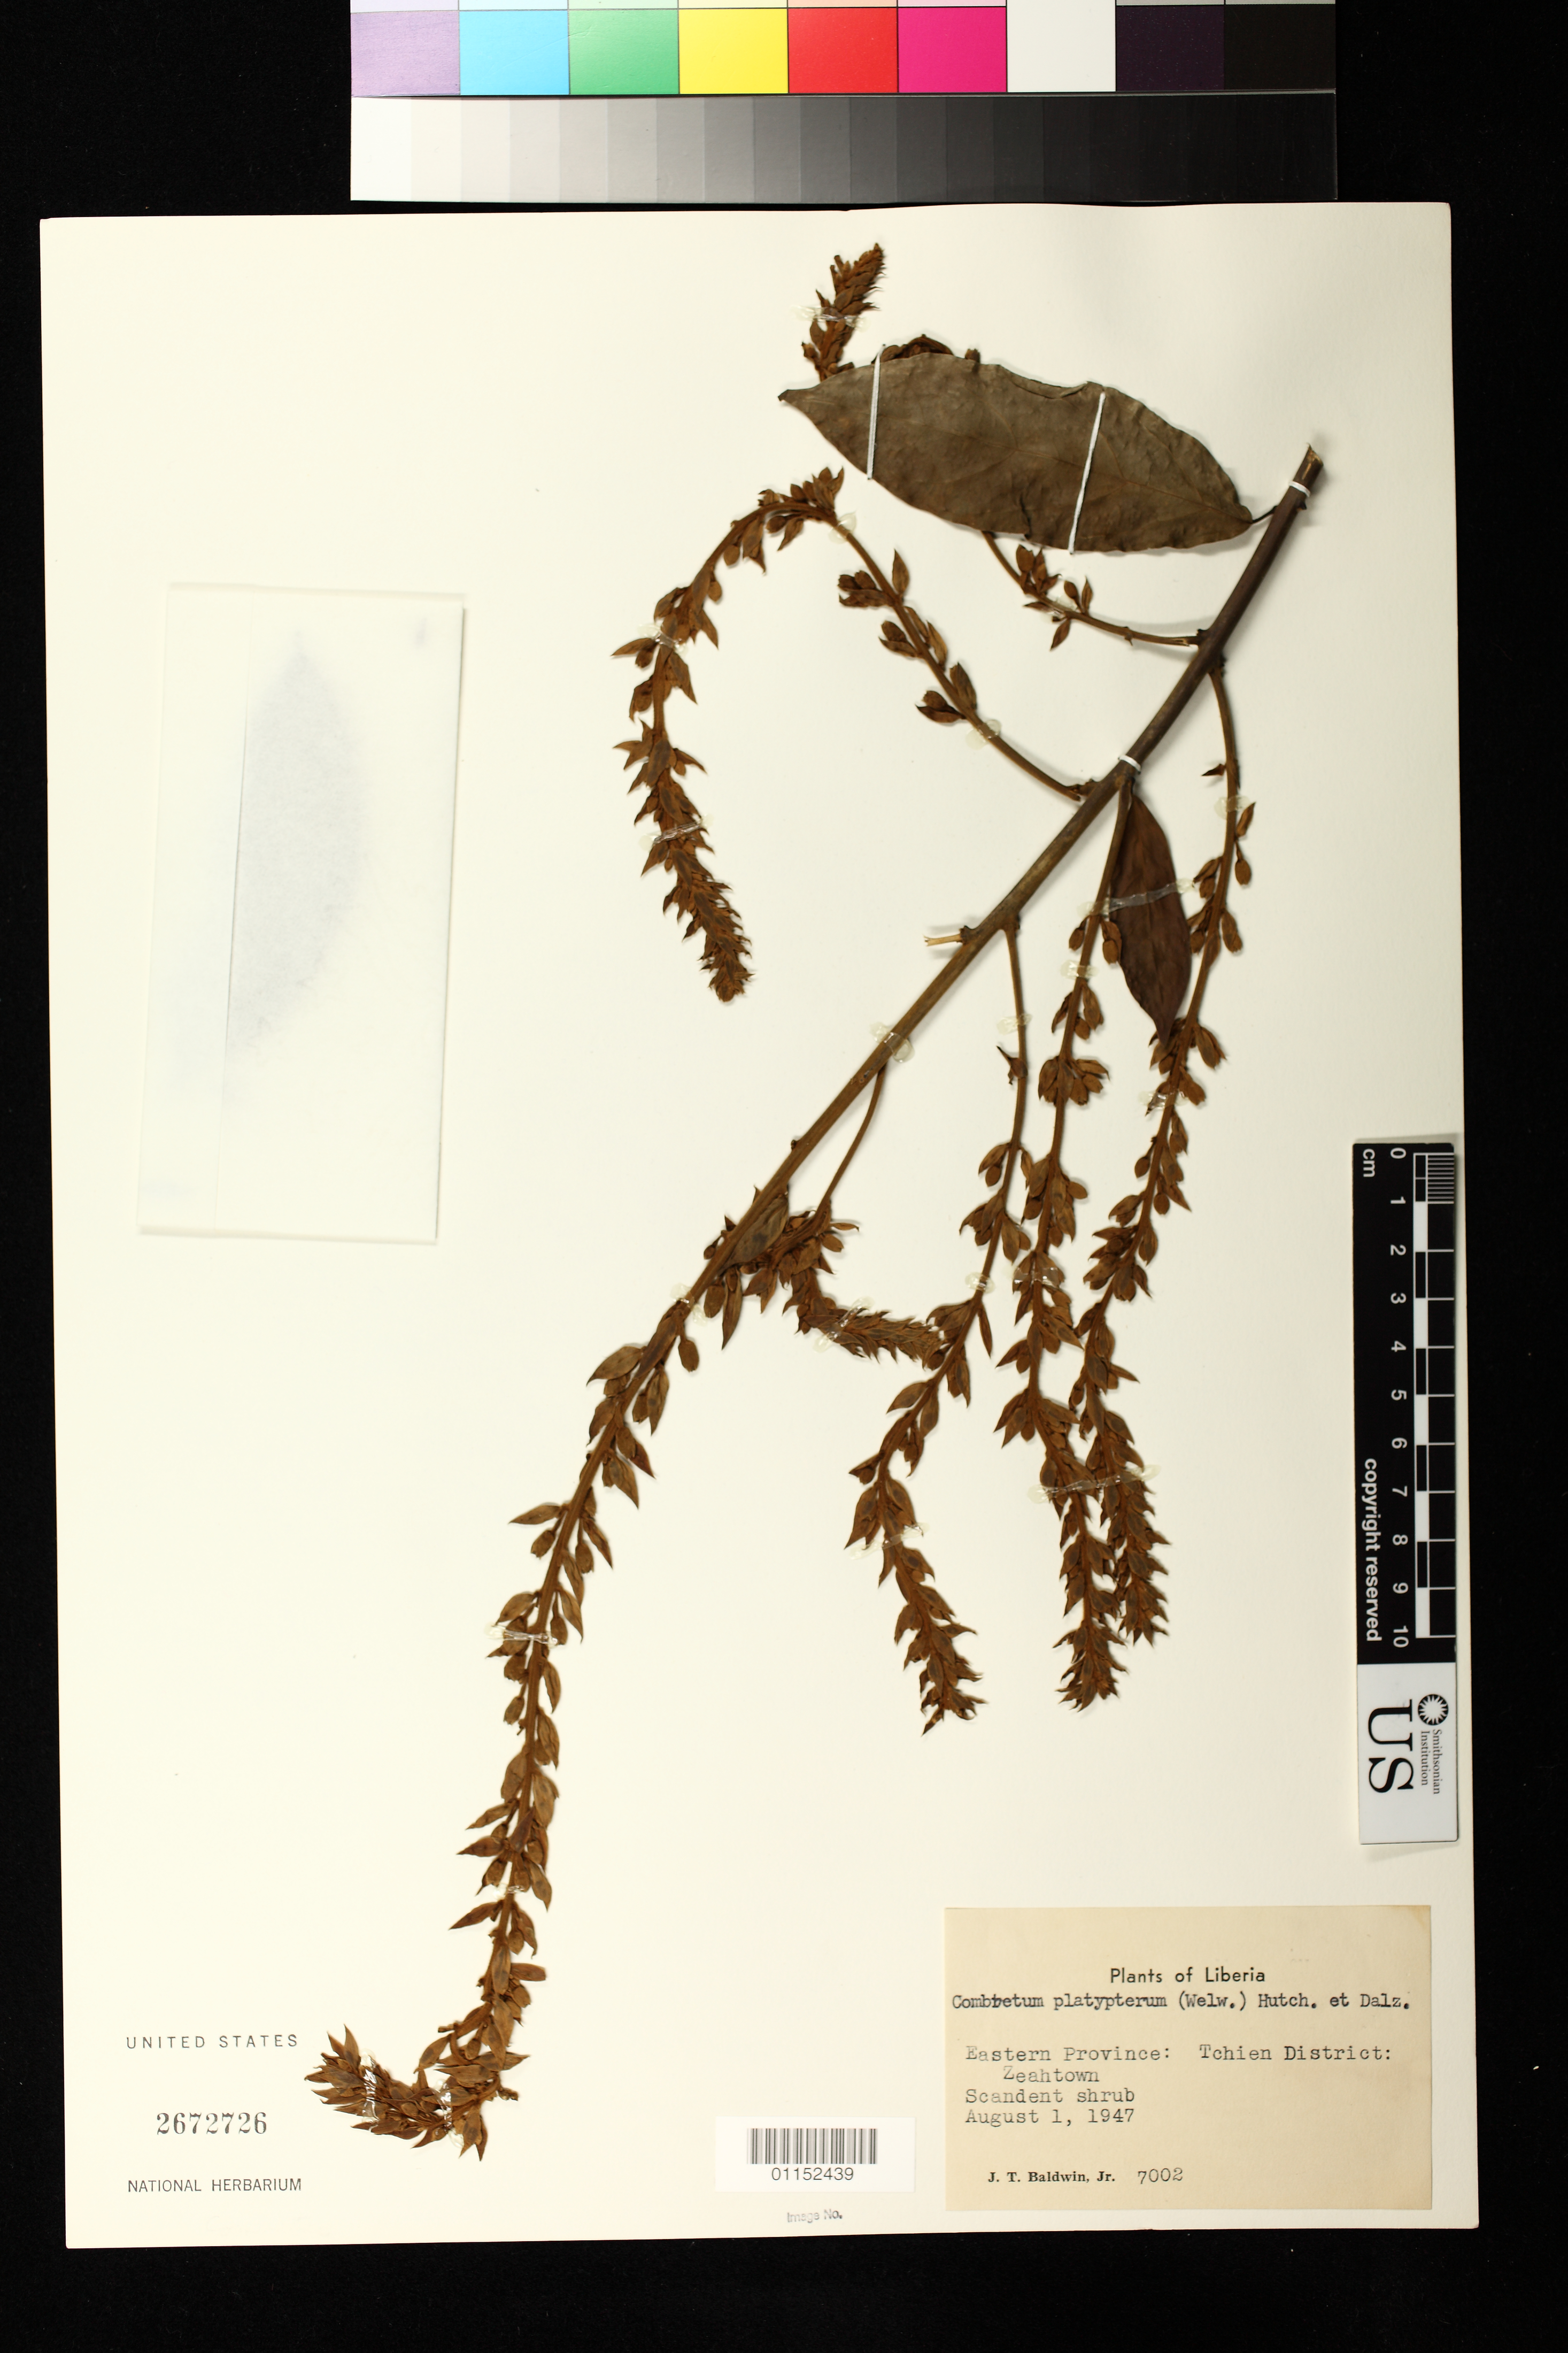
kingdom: Plantae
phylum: Tracheophyta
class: Magnoliopsida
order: Myrtales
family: Combretaceae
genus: Combretum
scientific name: Combretum platypterum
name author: (Welw.) Hutch. & Dalziel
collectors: J. T. Baldwin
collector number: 7002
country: Liberia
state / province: Grand Gedeh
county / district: Tchien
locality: Zeahtown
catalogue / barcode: US 2672726